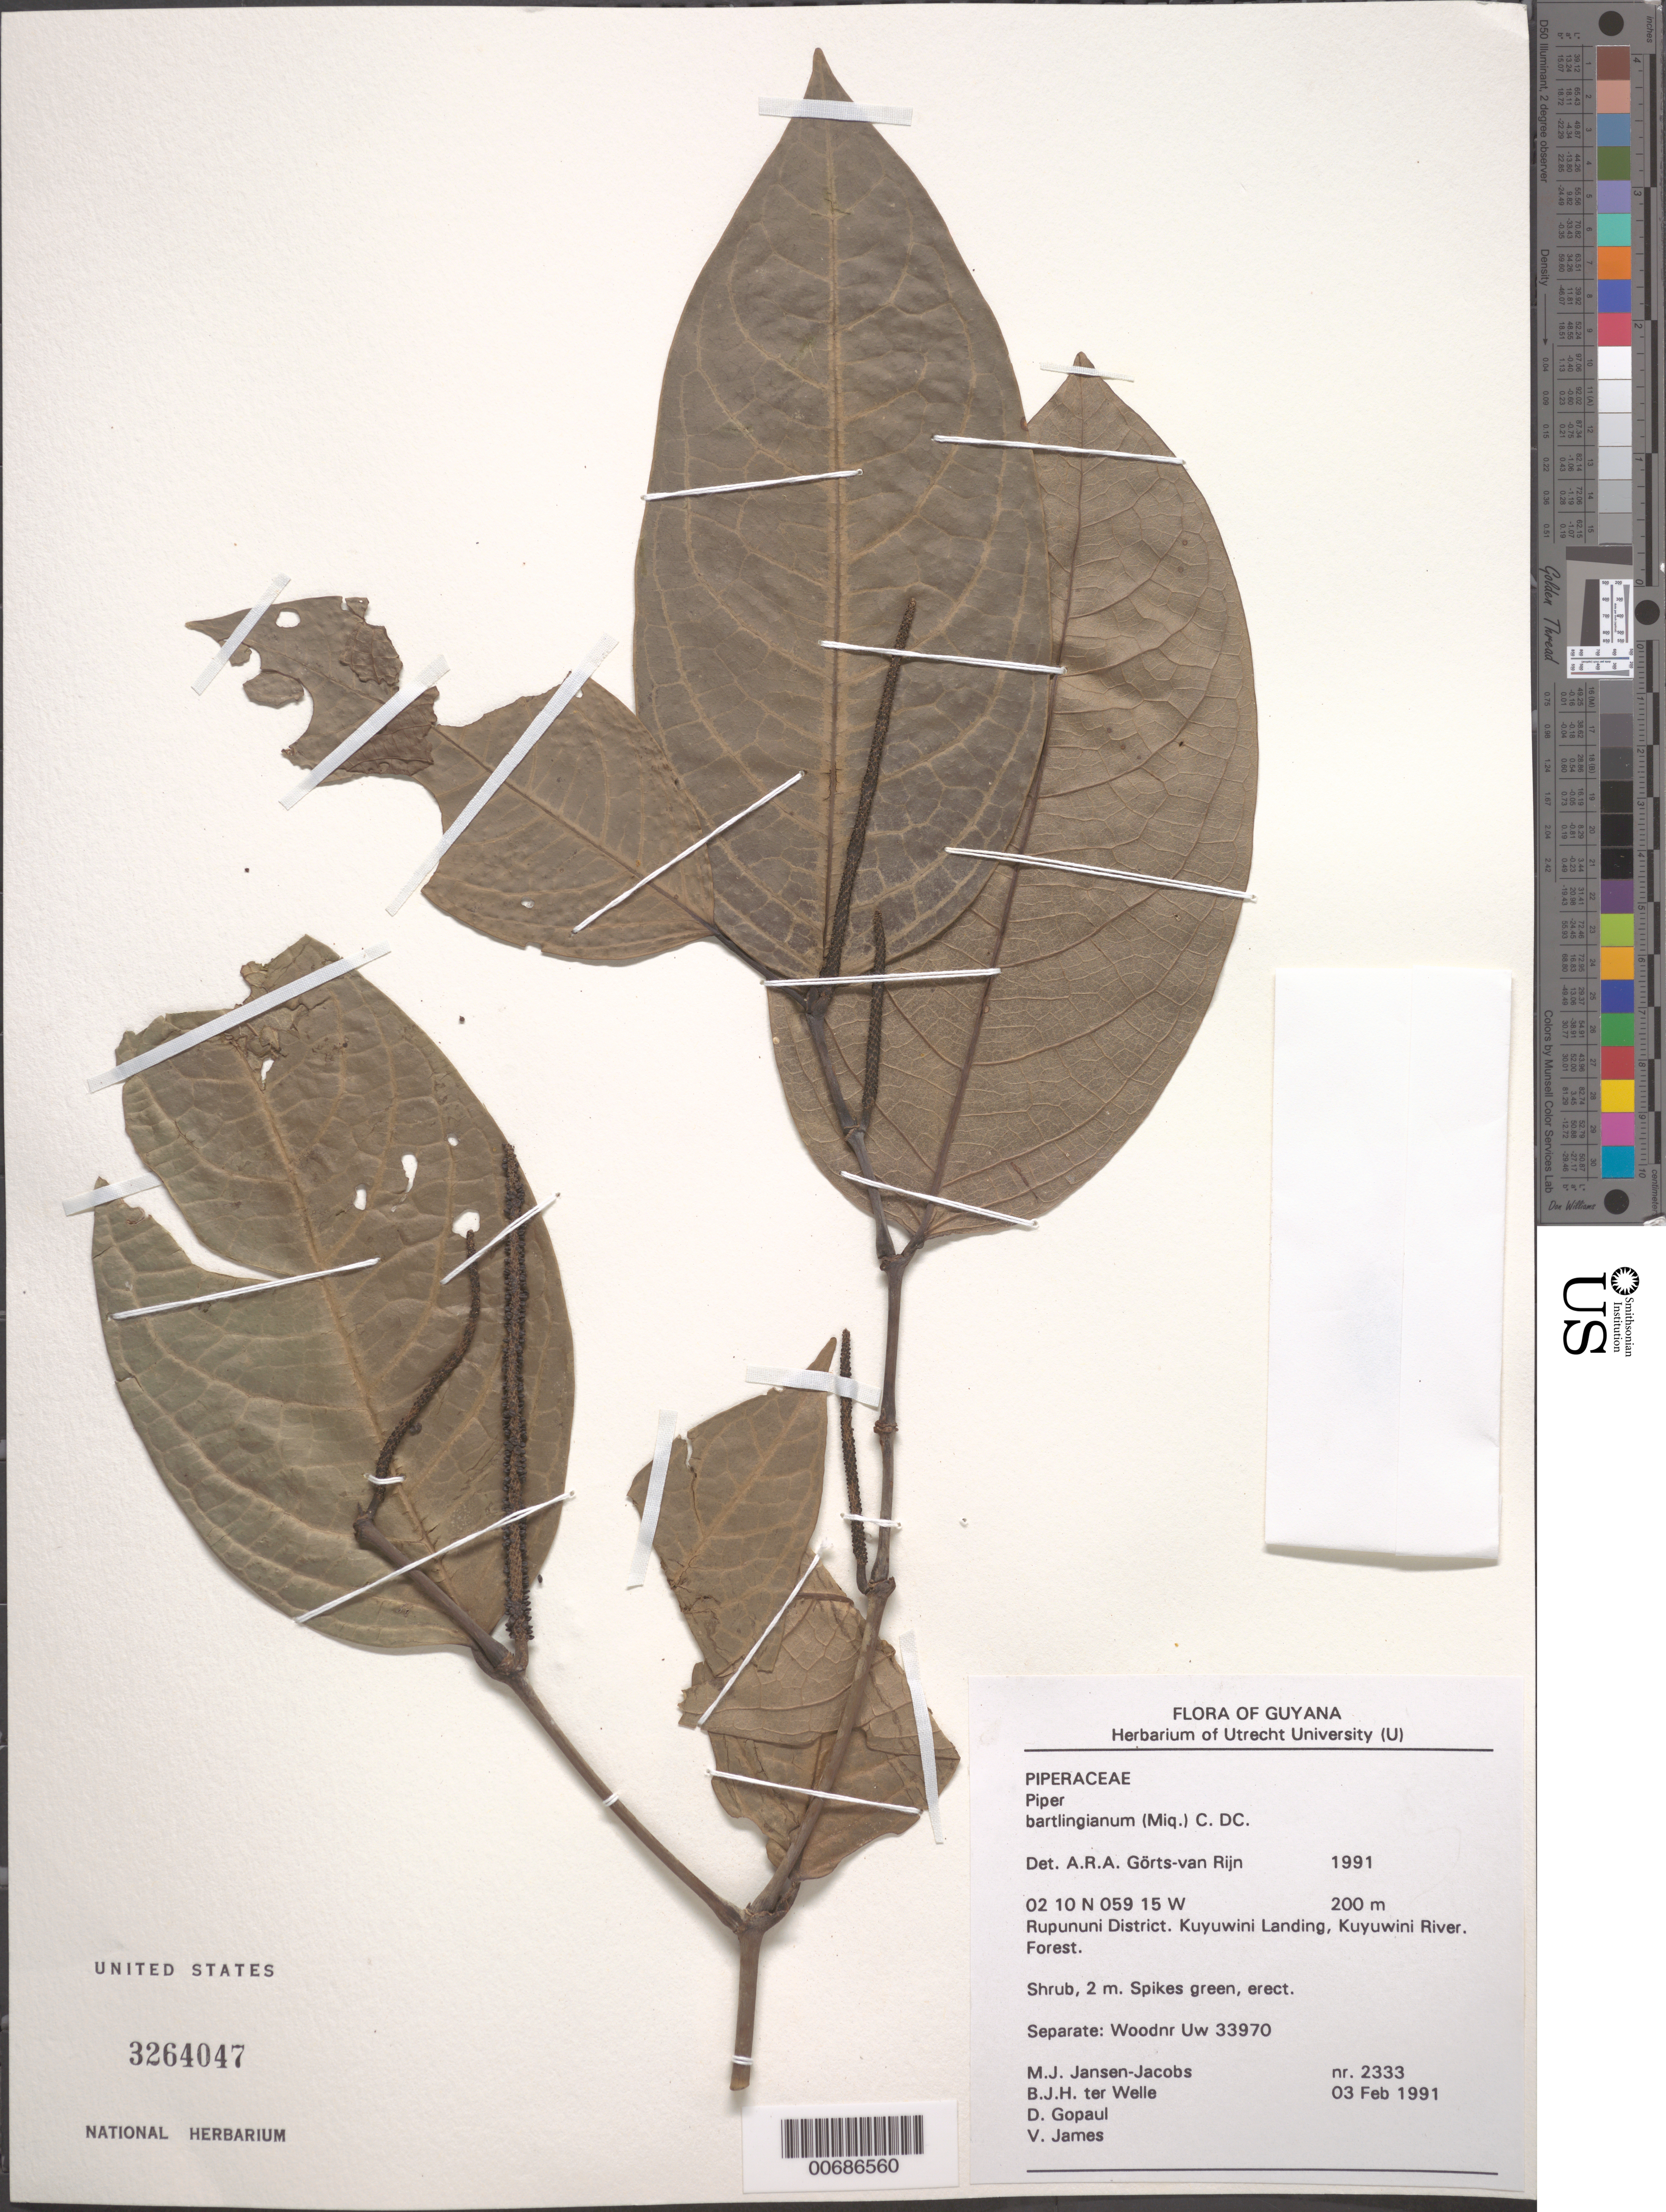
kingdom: Plantae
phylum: Tracheophyta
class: Magnoliopsida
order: Piperales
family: Piperaceae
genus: Piper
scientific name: Piper bartlingianum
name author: (Miq.) C. DC.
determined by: Görts-van Rijn, A. R. A.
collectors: M. J. Jansen-Jacobs, B. Welle, D. Gopaul & V. James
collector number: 2333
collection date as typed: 3-Feb-91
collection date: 1991-02-03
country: Guyana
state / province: U. Takutu-U. Essequibo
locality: Kuyuwini Landing, Kuyuwini River, Rupununi District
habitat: Forest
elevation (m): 200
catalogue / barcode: US 3264047